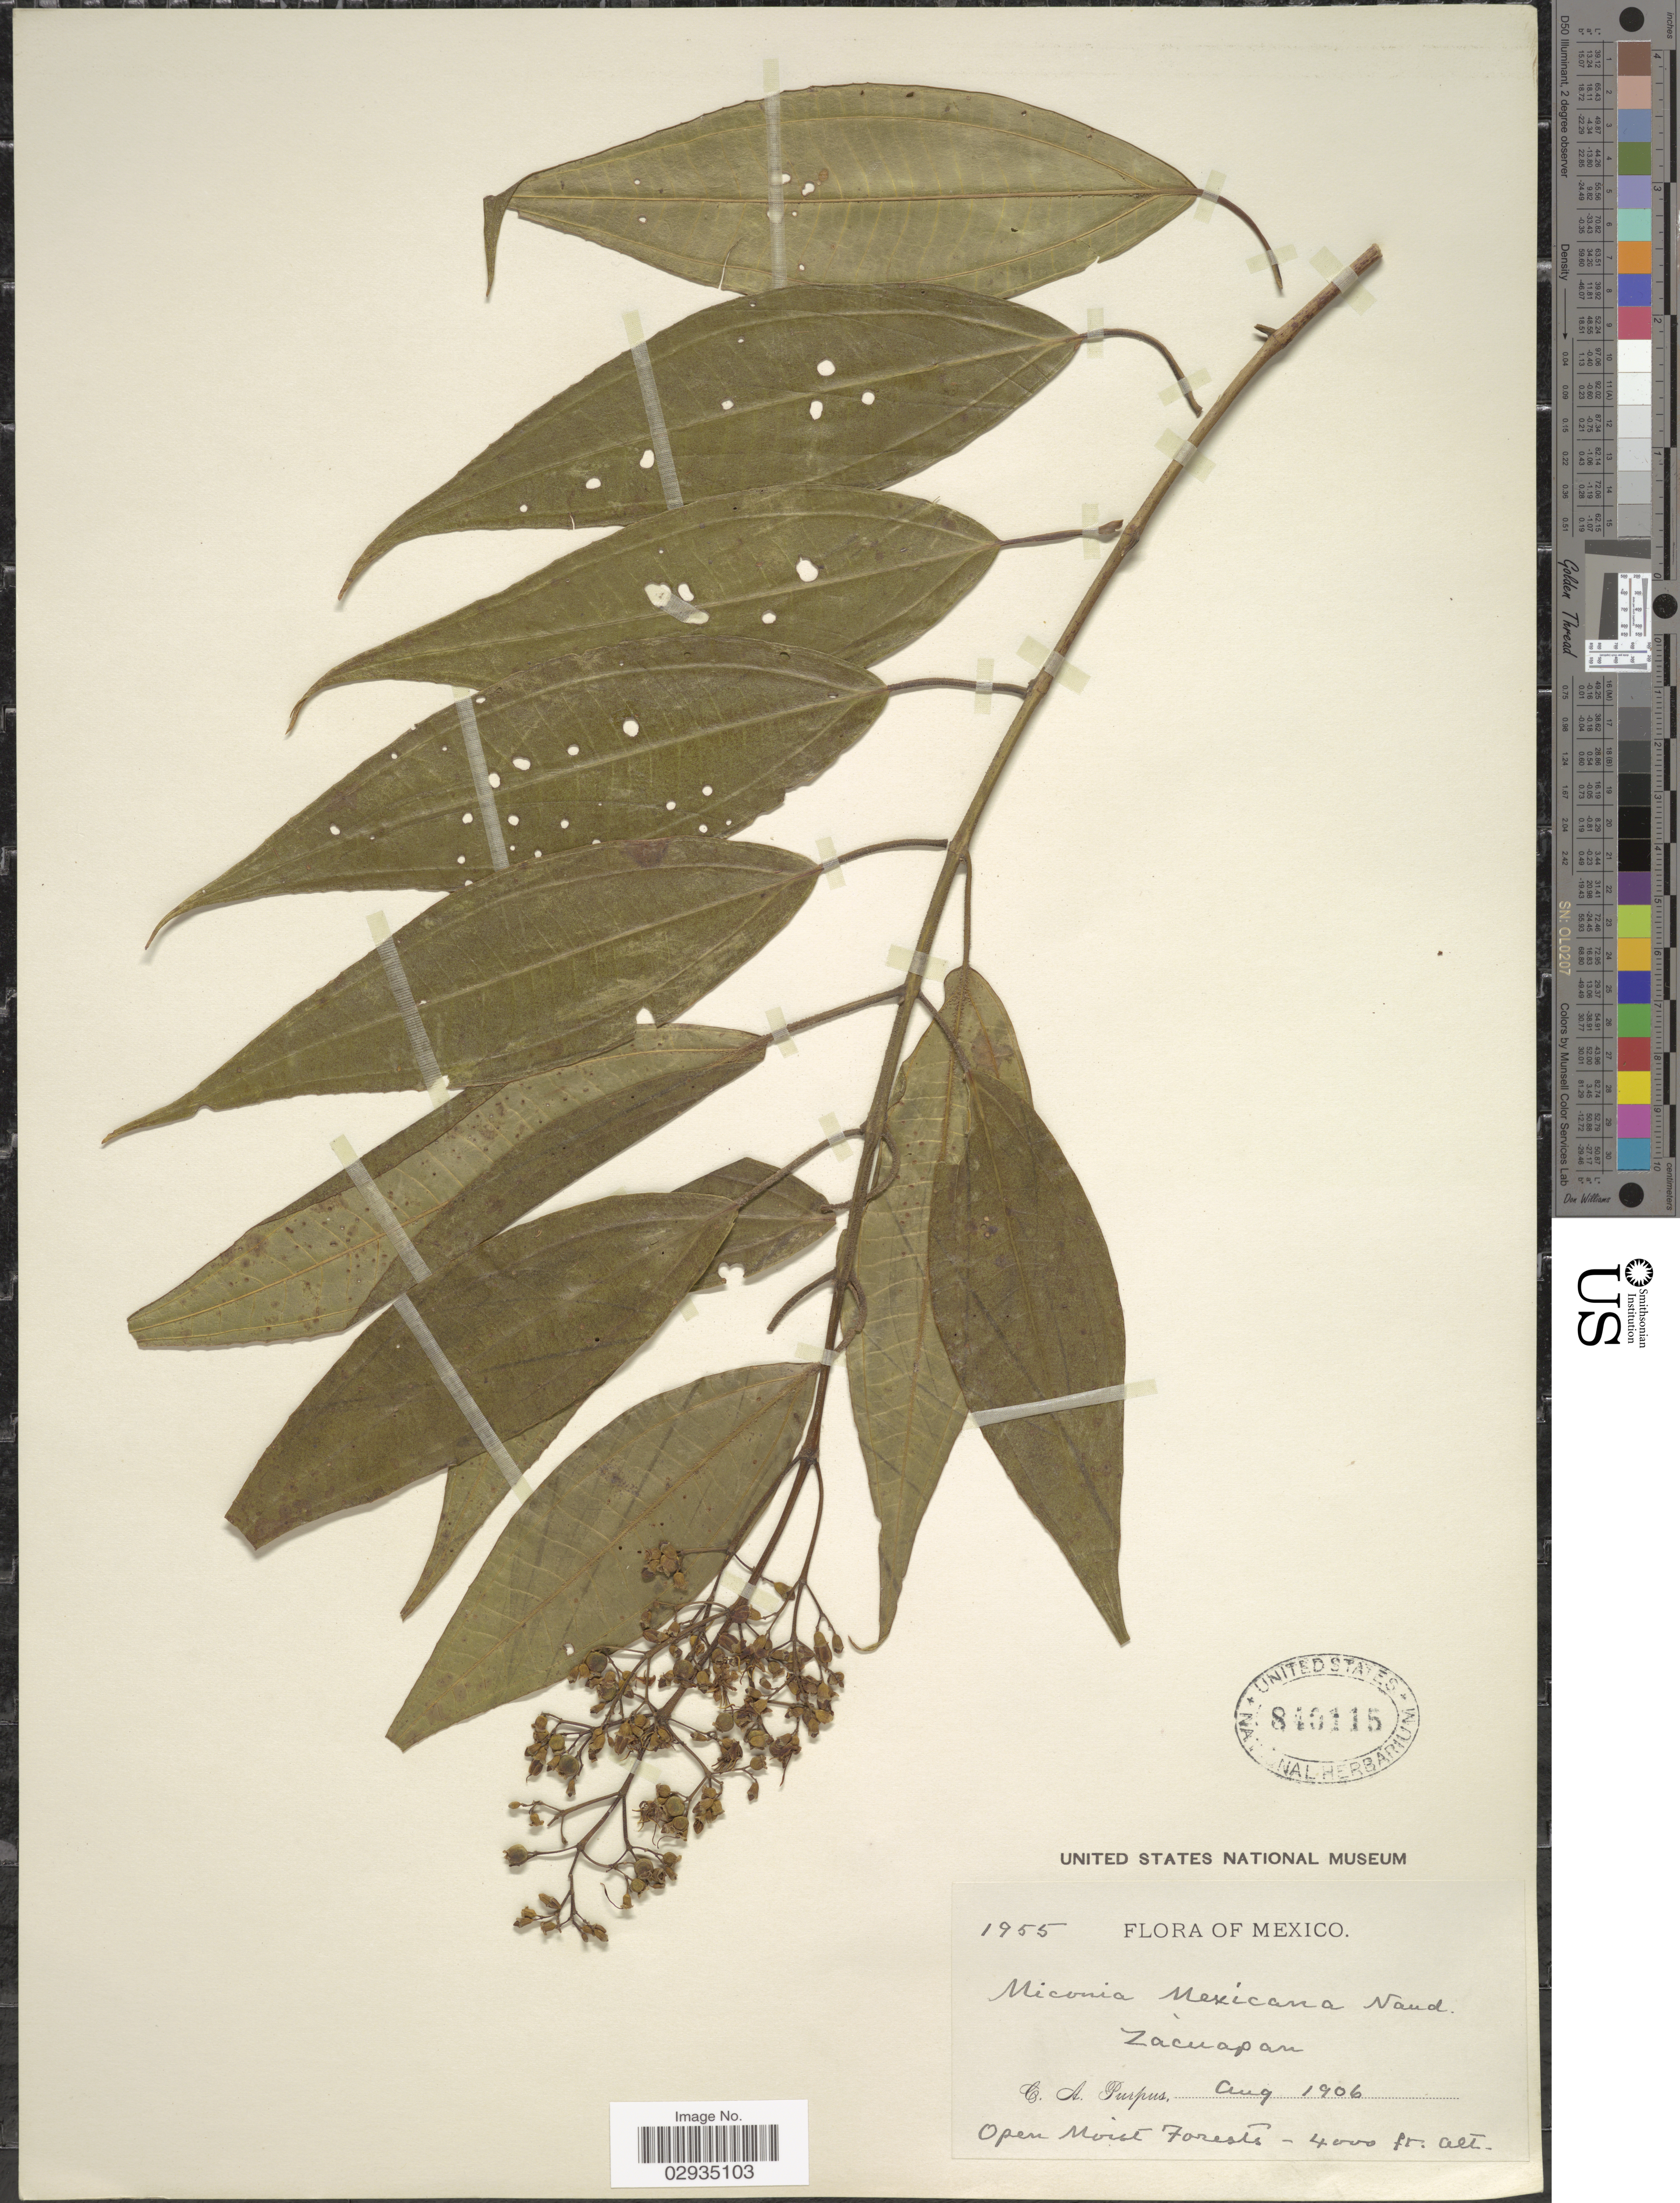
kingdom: Plantae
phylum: Tracheophyta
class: Magnoliopsida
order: Myrtales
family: Melastomataceae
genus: Miconia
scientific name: Miconia mexicana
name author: (Bonpl.) Naudin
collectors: C. A. Purpus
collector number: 1955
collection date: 1906-08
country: Mexico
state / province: Veracruz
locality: Zacuapan.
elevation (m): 1219